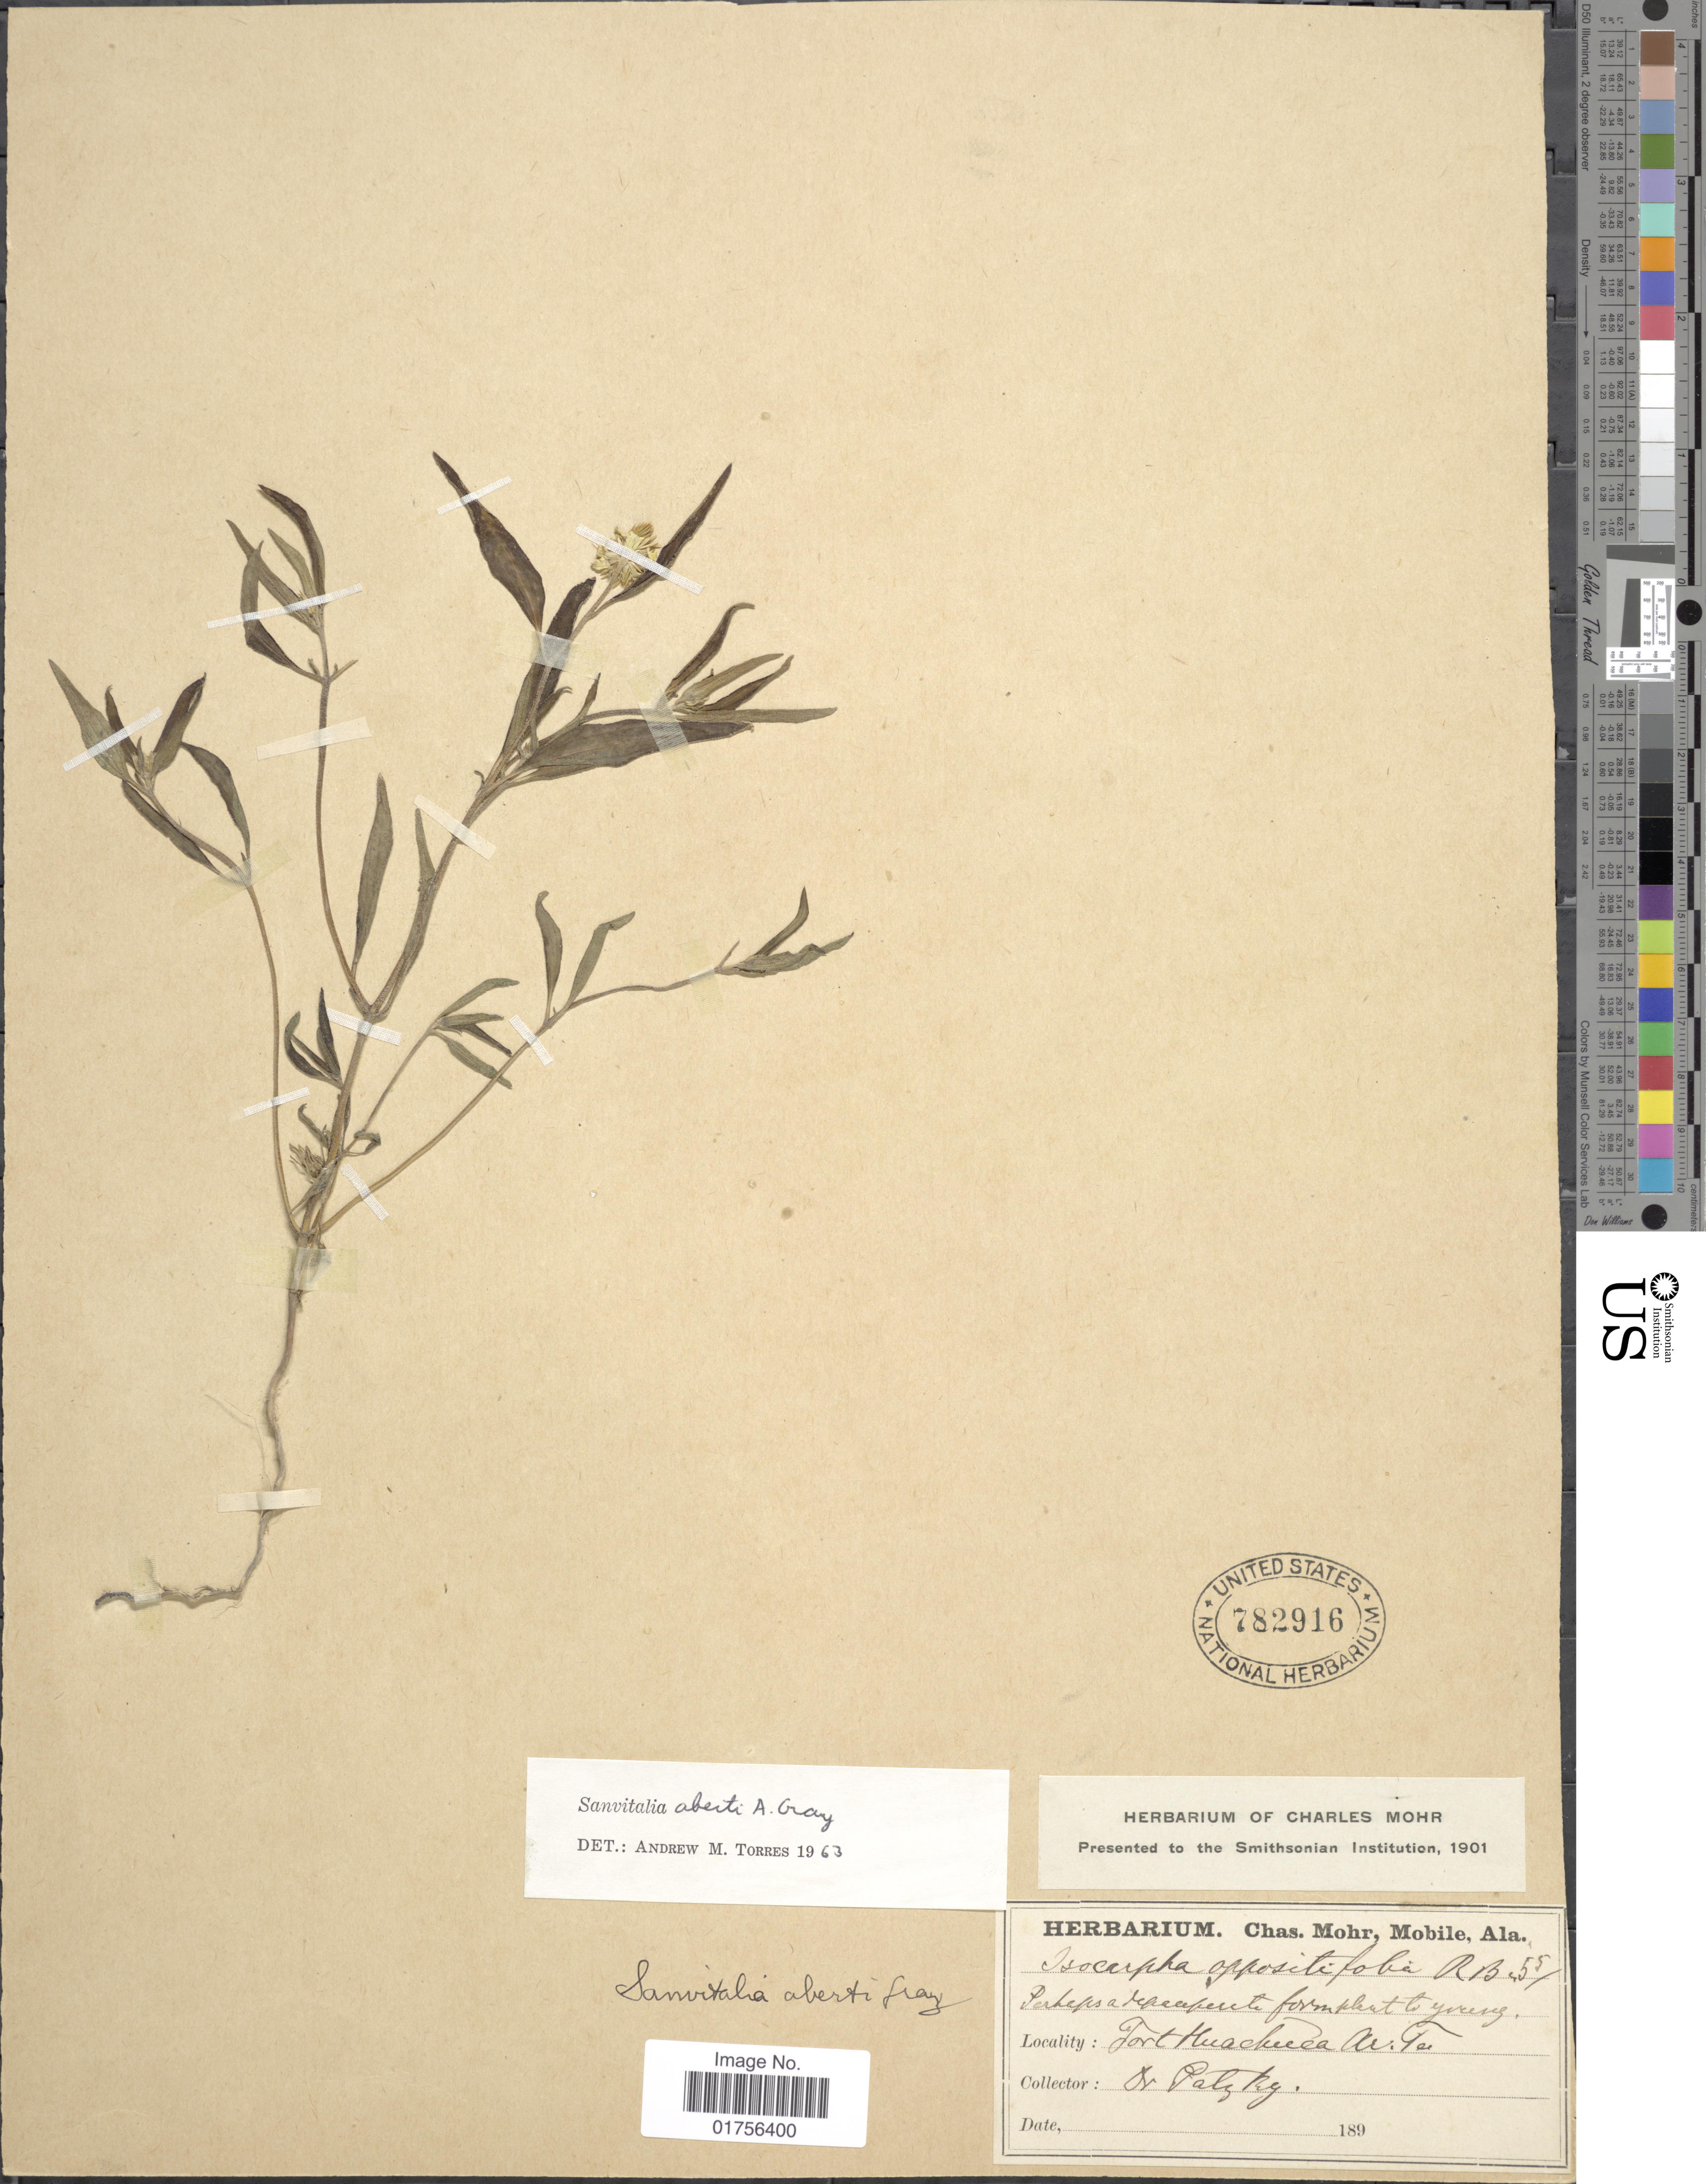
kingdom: Plantae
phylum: Tracheophyta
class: Magnoliopsida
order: Asterales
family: Asteraceae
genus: Sanvitalia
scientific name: Sanvitalia aberti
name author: A. Gray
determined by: Skibicki, Samuel V.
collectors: -. Palzky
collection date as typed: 189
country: United States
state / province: Arizona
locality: Fort Huachuca Az. Ter.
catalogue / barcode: US 782916